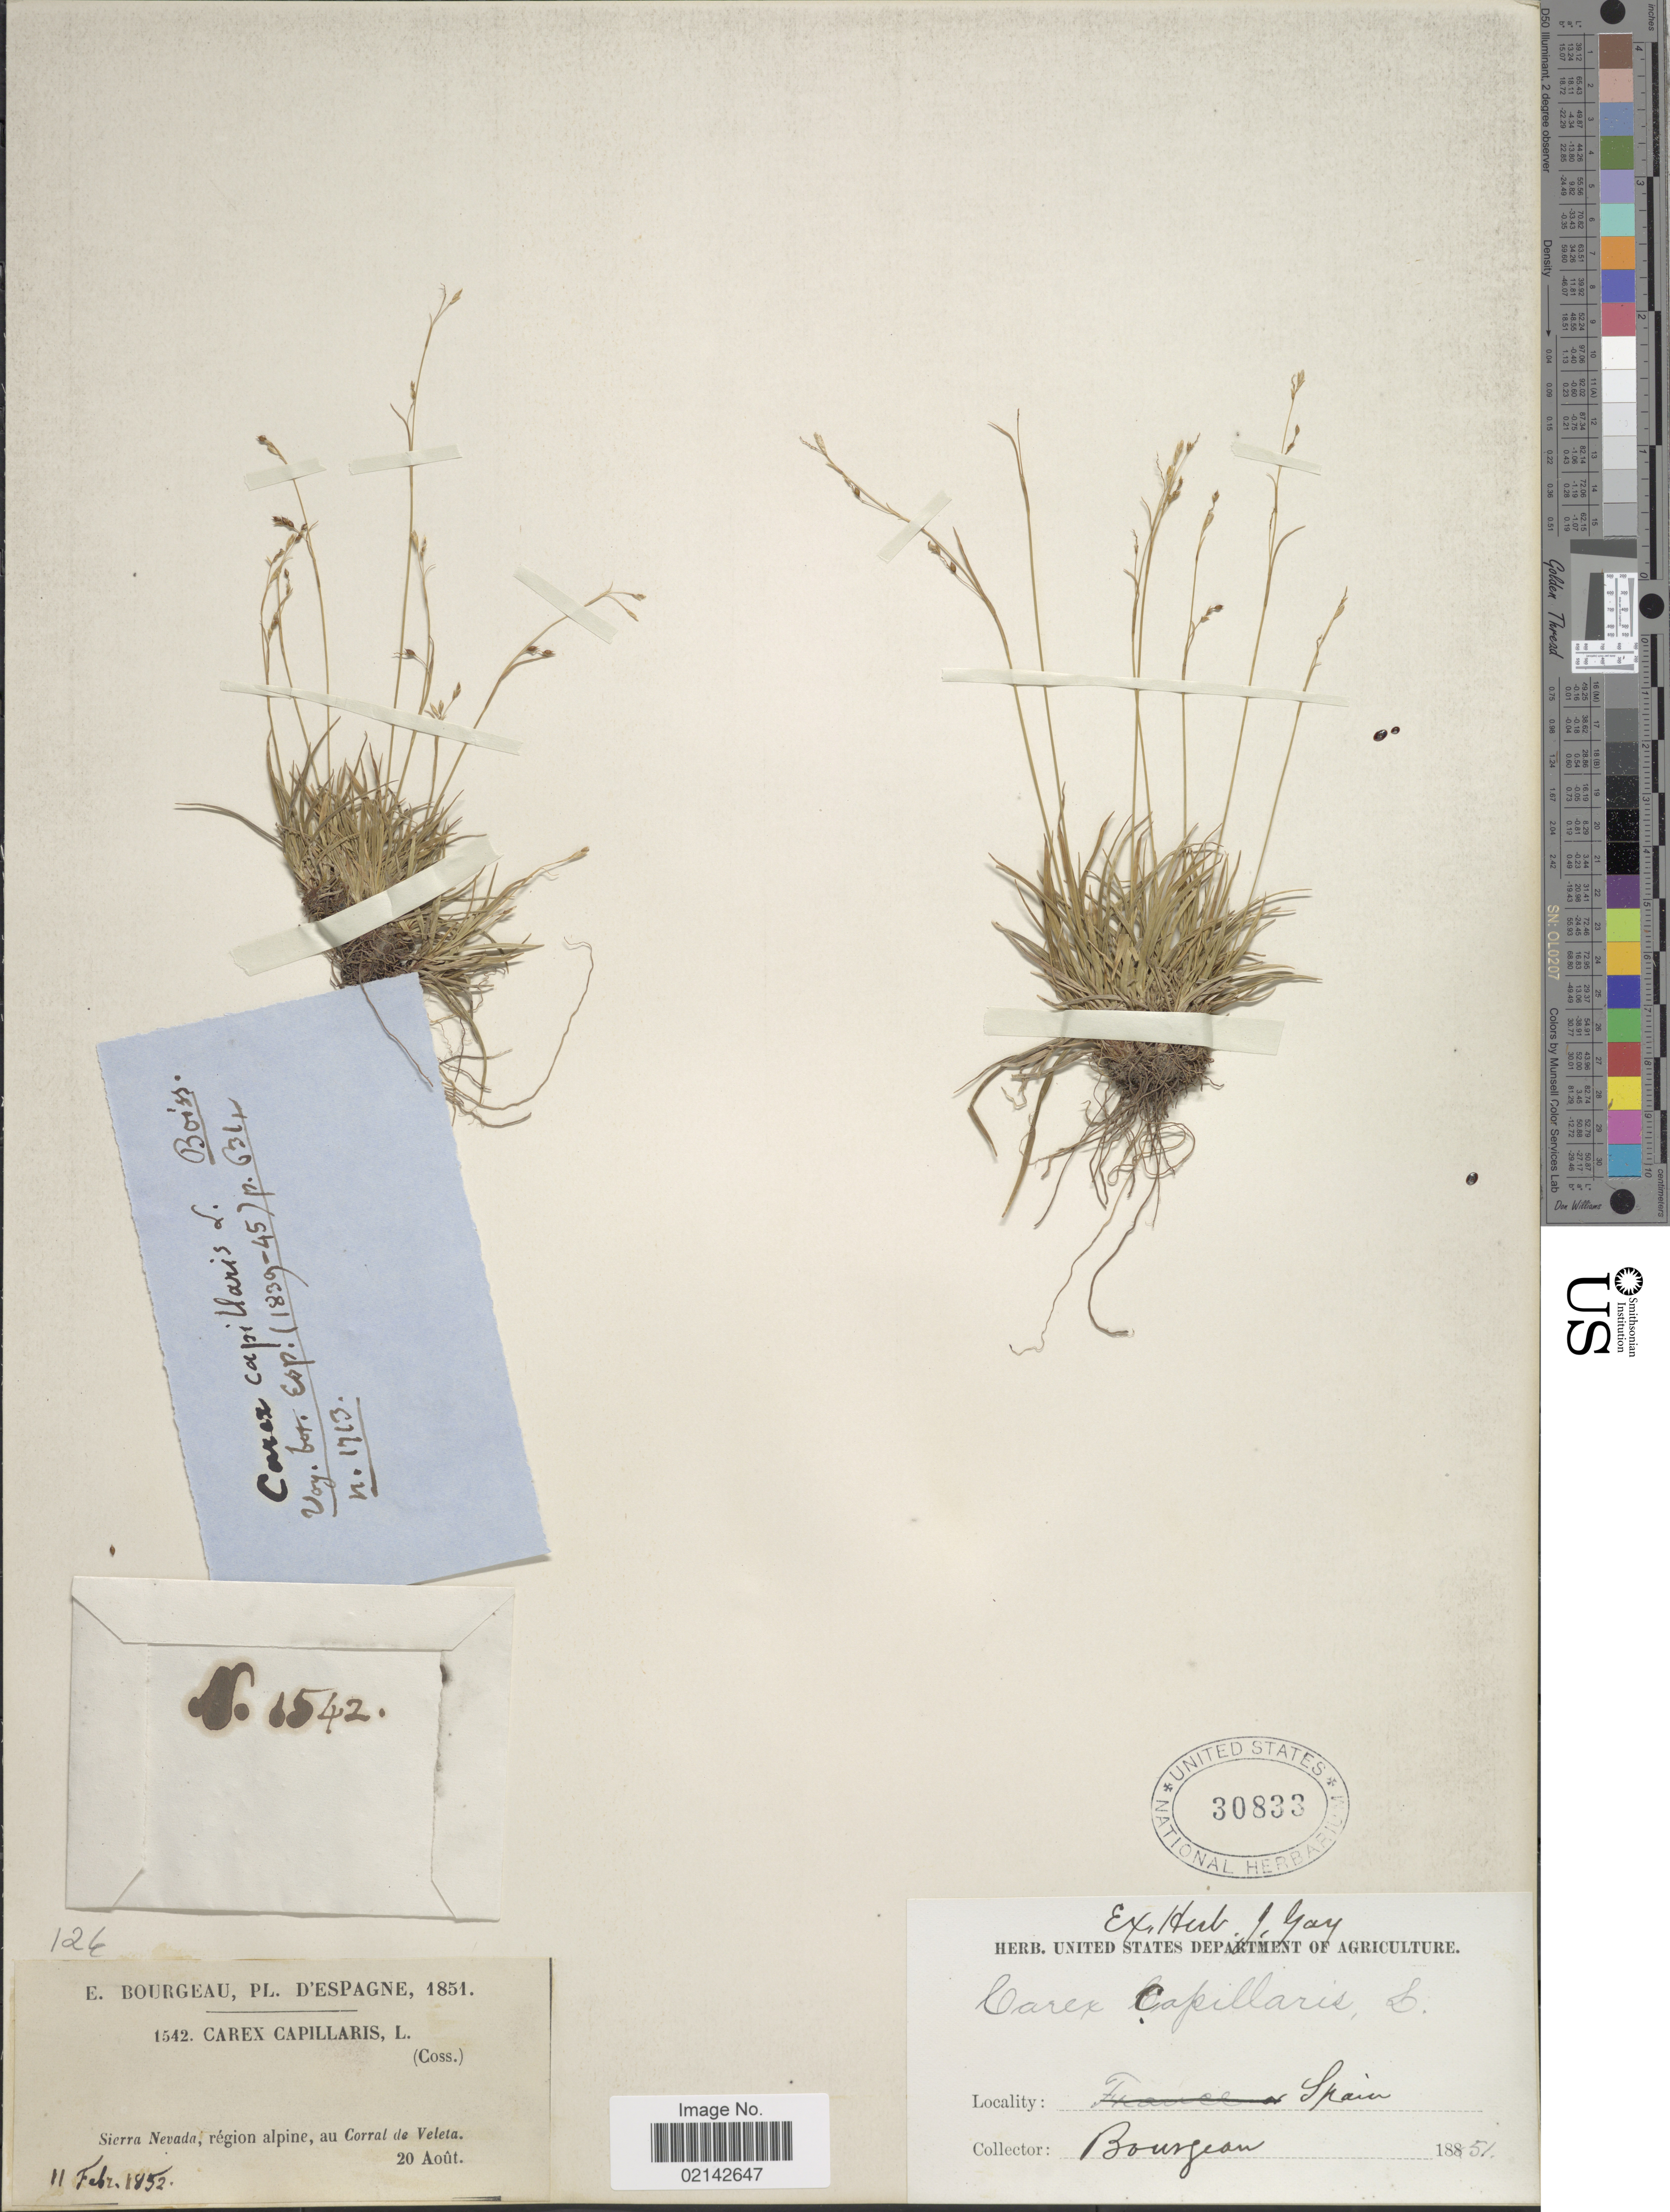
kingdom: Plantae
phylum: Tracheophyta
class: Liliopsida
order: Poales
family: Cyperaceae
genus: Carex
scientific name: Carex capillaris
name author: L.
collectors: E. Bourgeau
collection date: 1851-08-20/1852-02-11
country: Spain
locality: D'Espagne, Sierra Nevada, region alpine, au Corral de Veleta.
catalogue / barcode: US 30833